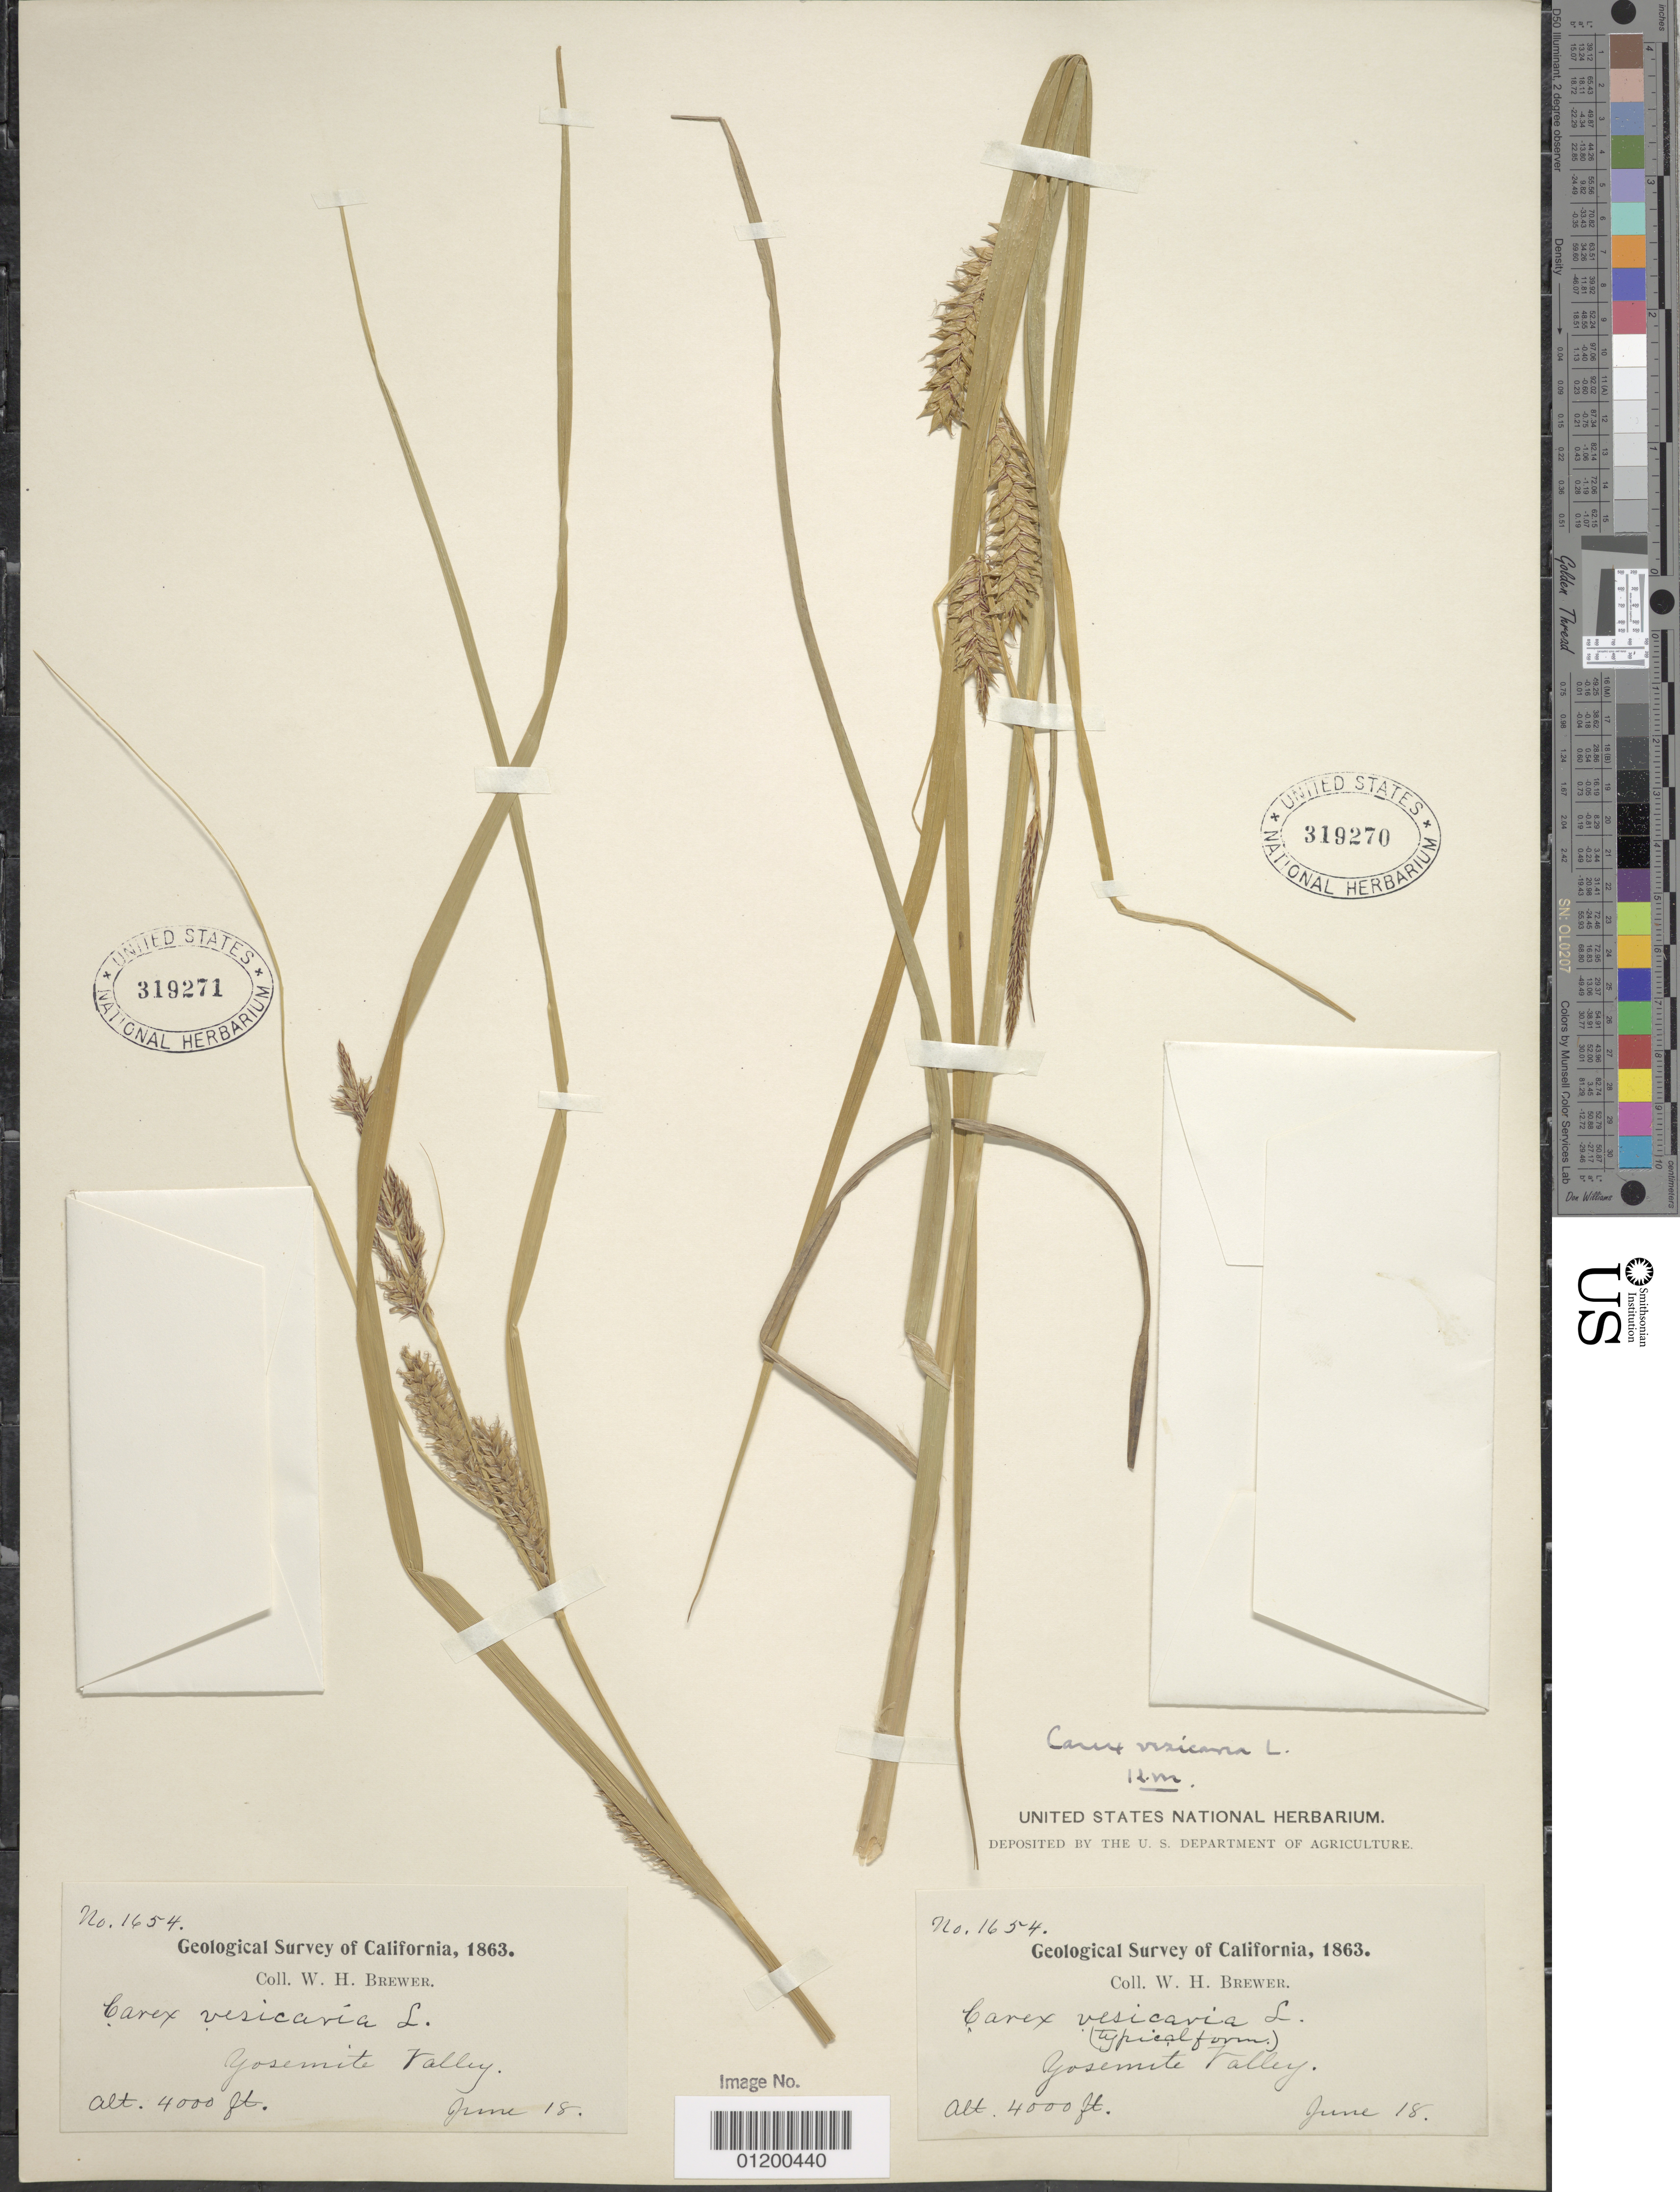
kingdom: Plantae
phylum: Tracheophyta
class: Liliopsida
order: Poales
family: Cyperaceae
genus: Carex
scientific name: Carex vesicaria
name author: L.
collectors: W. H. Brewer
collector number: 1654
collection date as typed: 18 Jun 1863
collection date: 1863-06-18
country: United States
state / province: California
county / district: Mariposa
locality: Yosemite Valley.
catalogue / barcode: US 319270